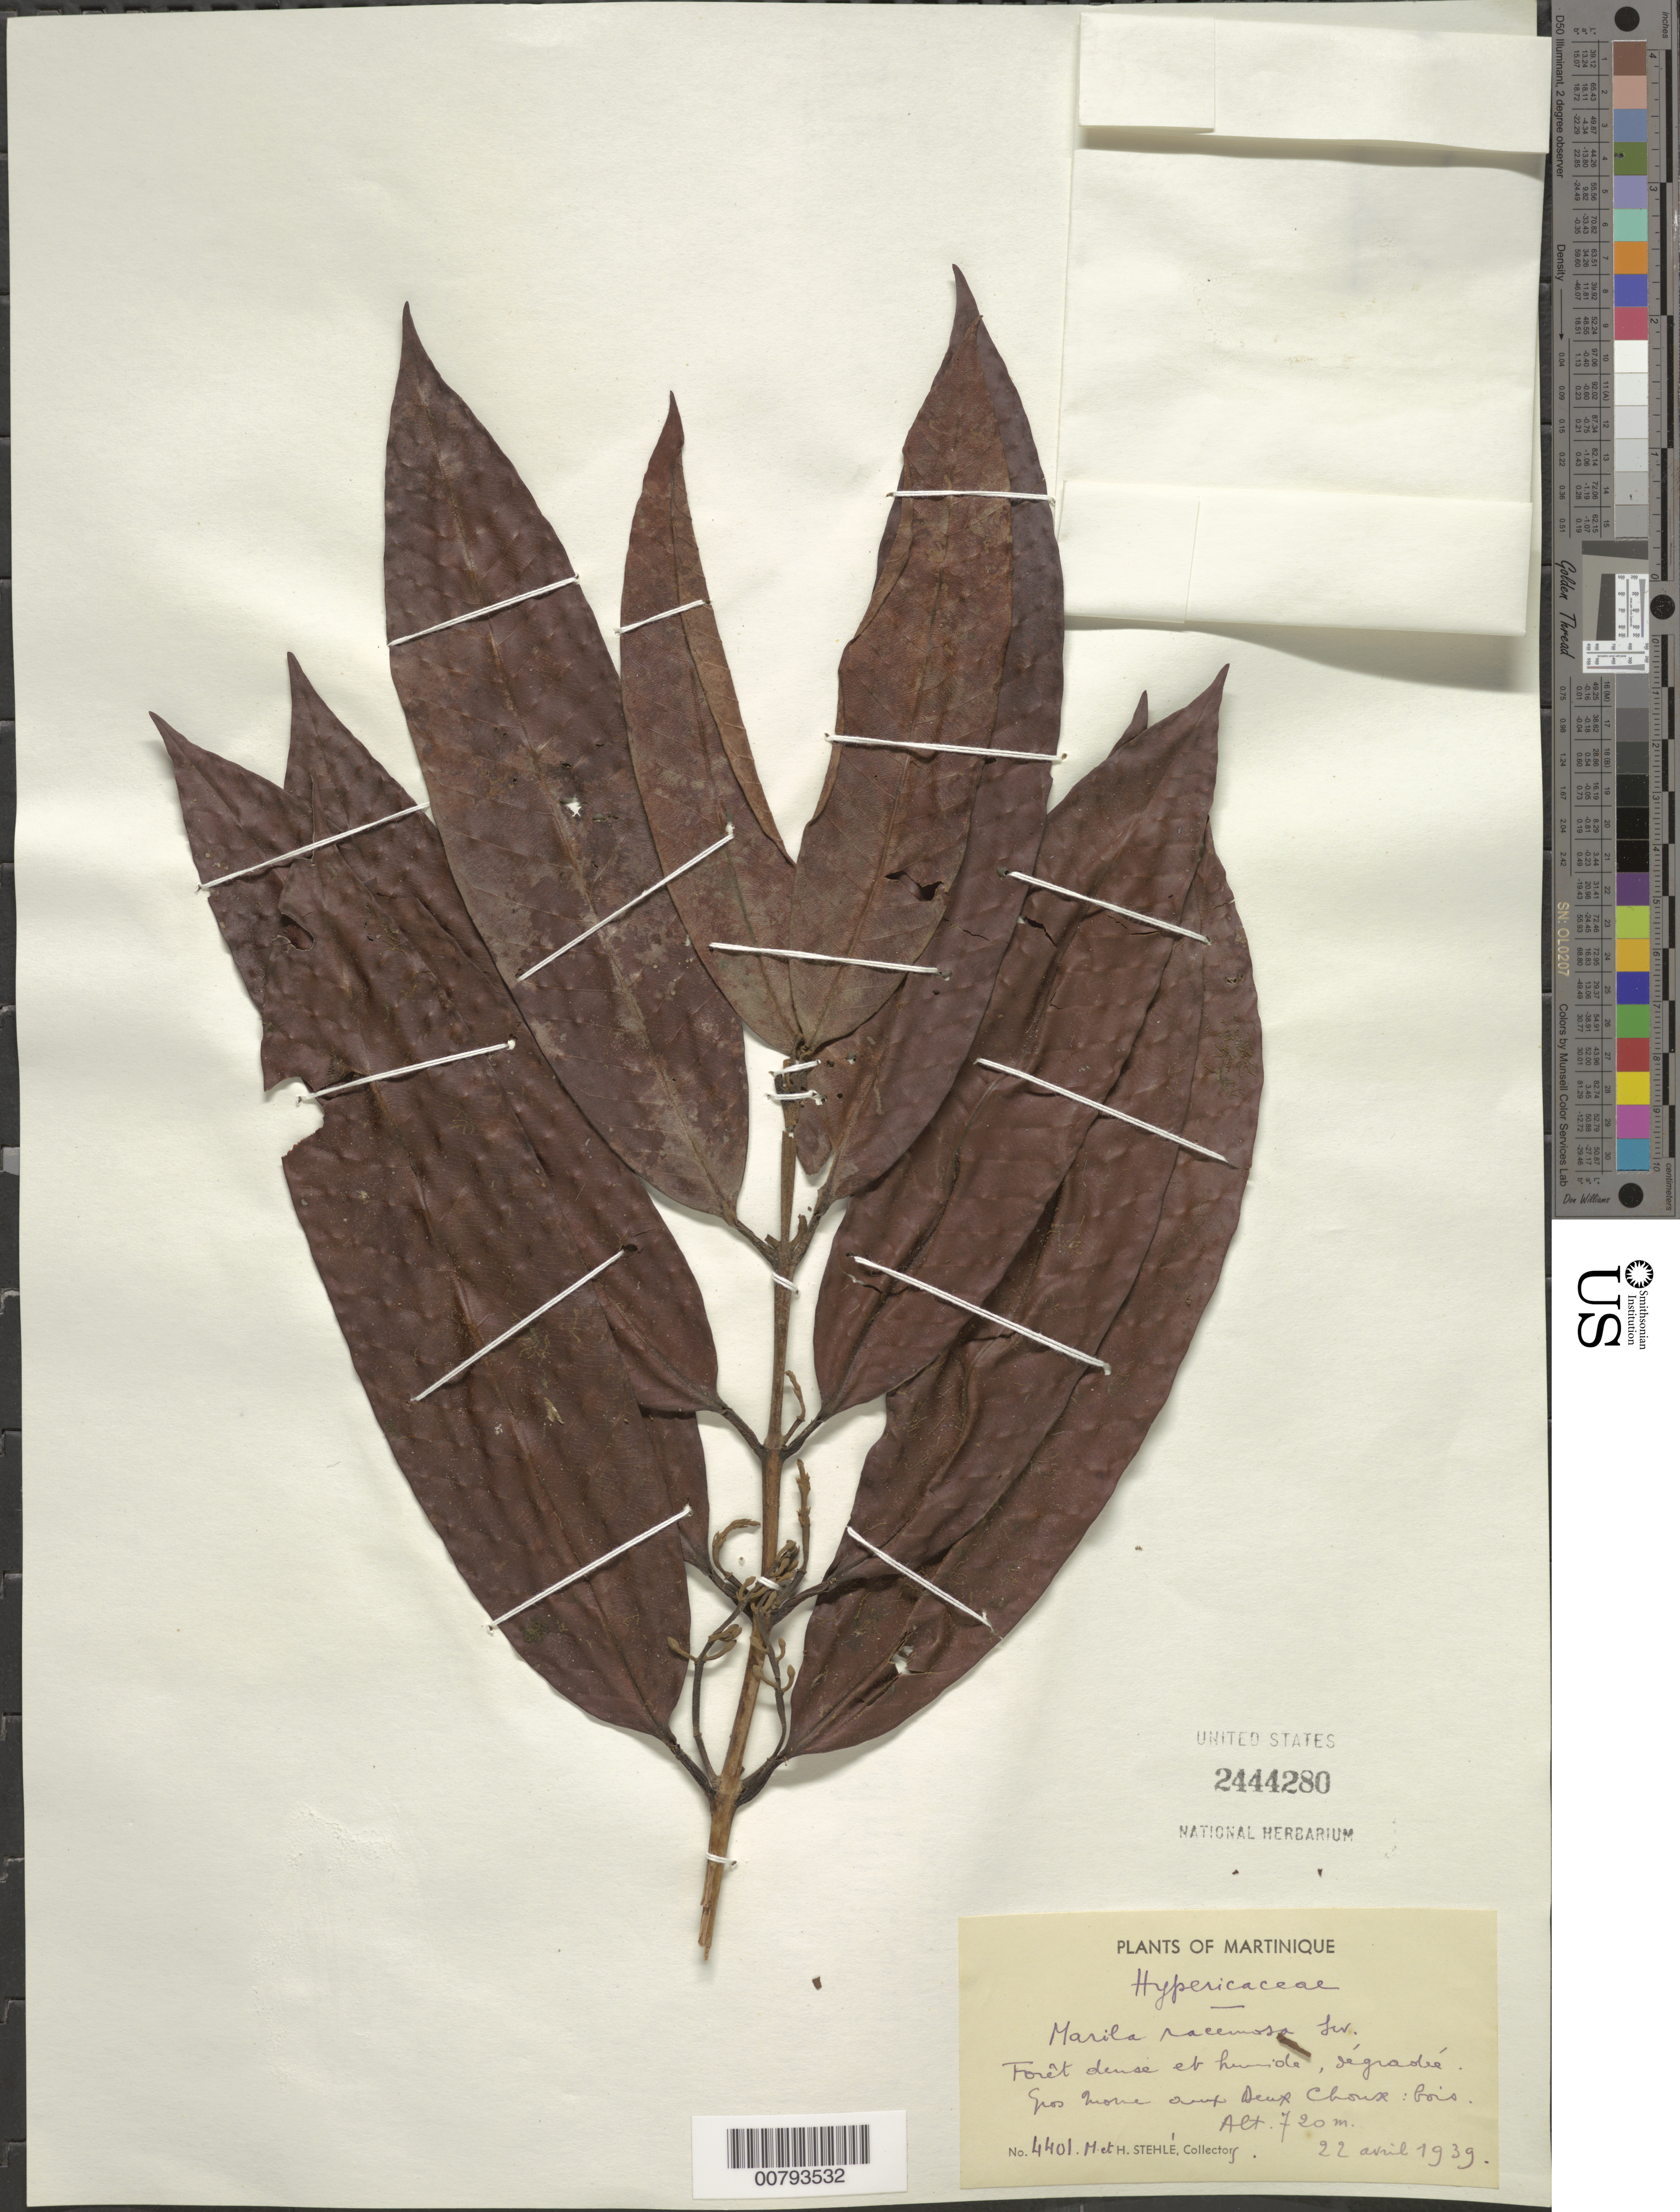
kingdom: Plantae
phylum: Tracheophyta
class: Magnoliopsida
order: Malpighiales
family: Calophyllaceae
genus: Marila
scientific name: Marila racemosa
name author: Sw.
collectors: H. Stehlé & M. Stehlé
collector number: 4401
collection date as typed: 22 Apr 1939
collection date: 1939-04-22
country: Martinique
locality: Gros Morne aux Deux Choux: bois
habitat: Dense rainforest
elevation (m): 720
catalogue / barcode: US 2444280